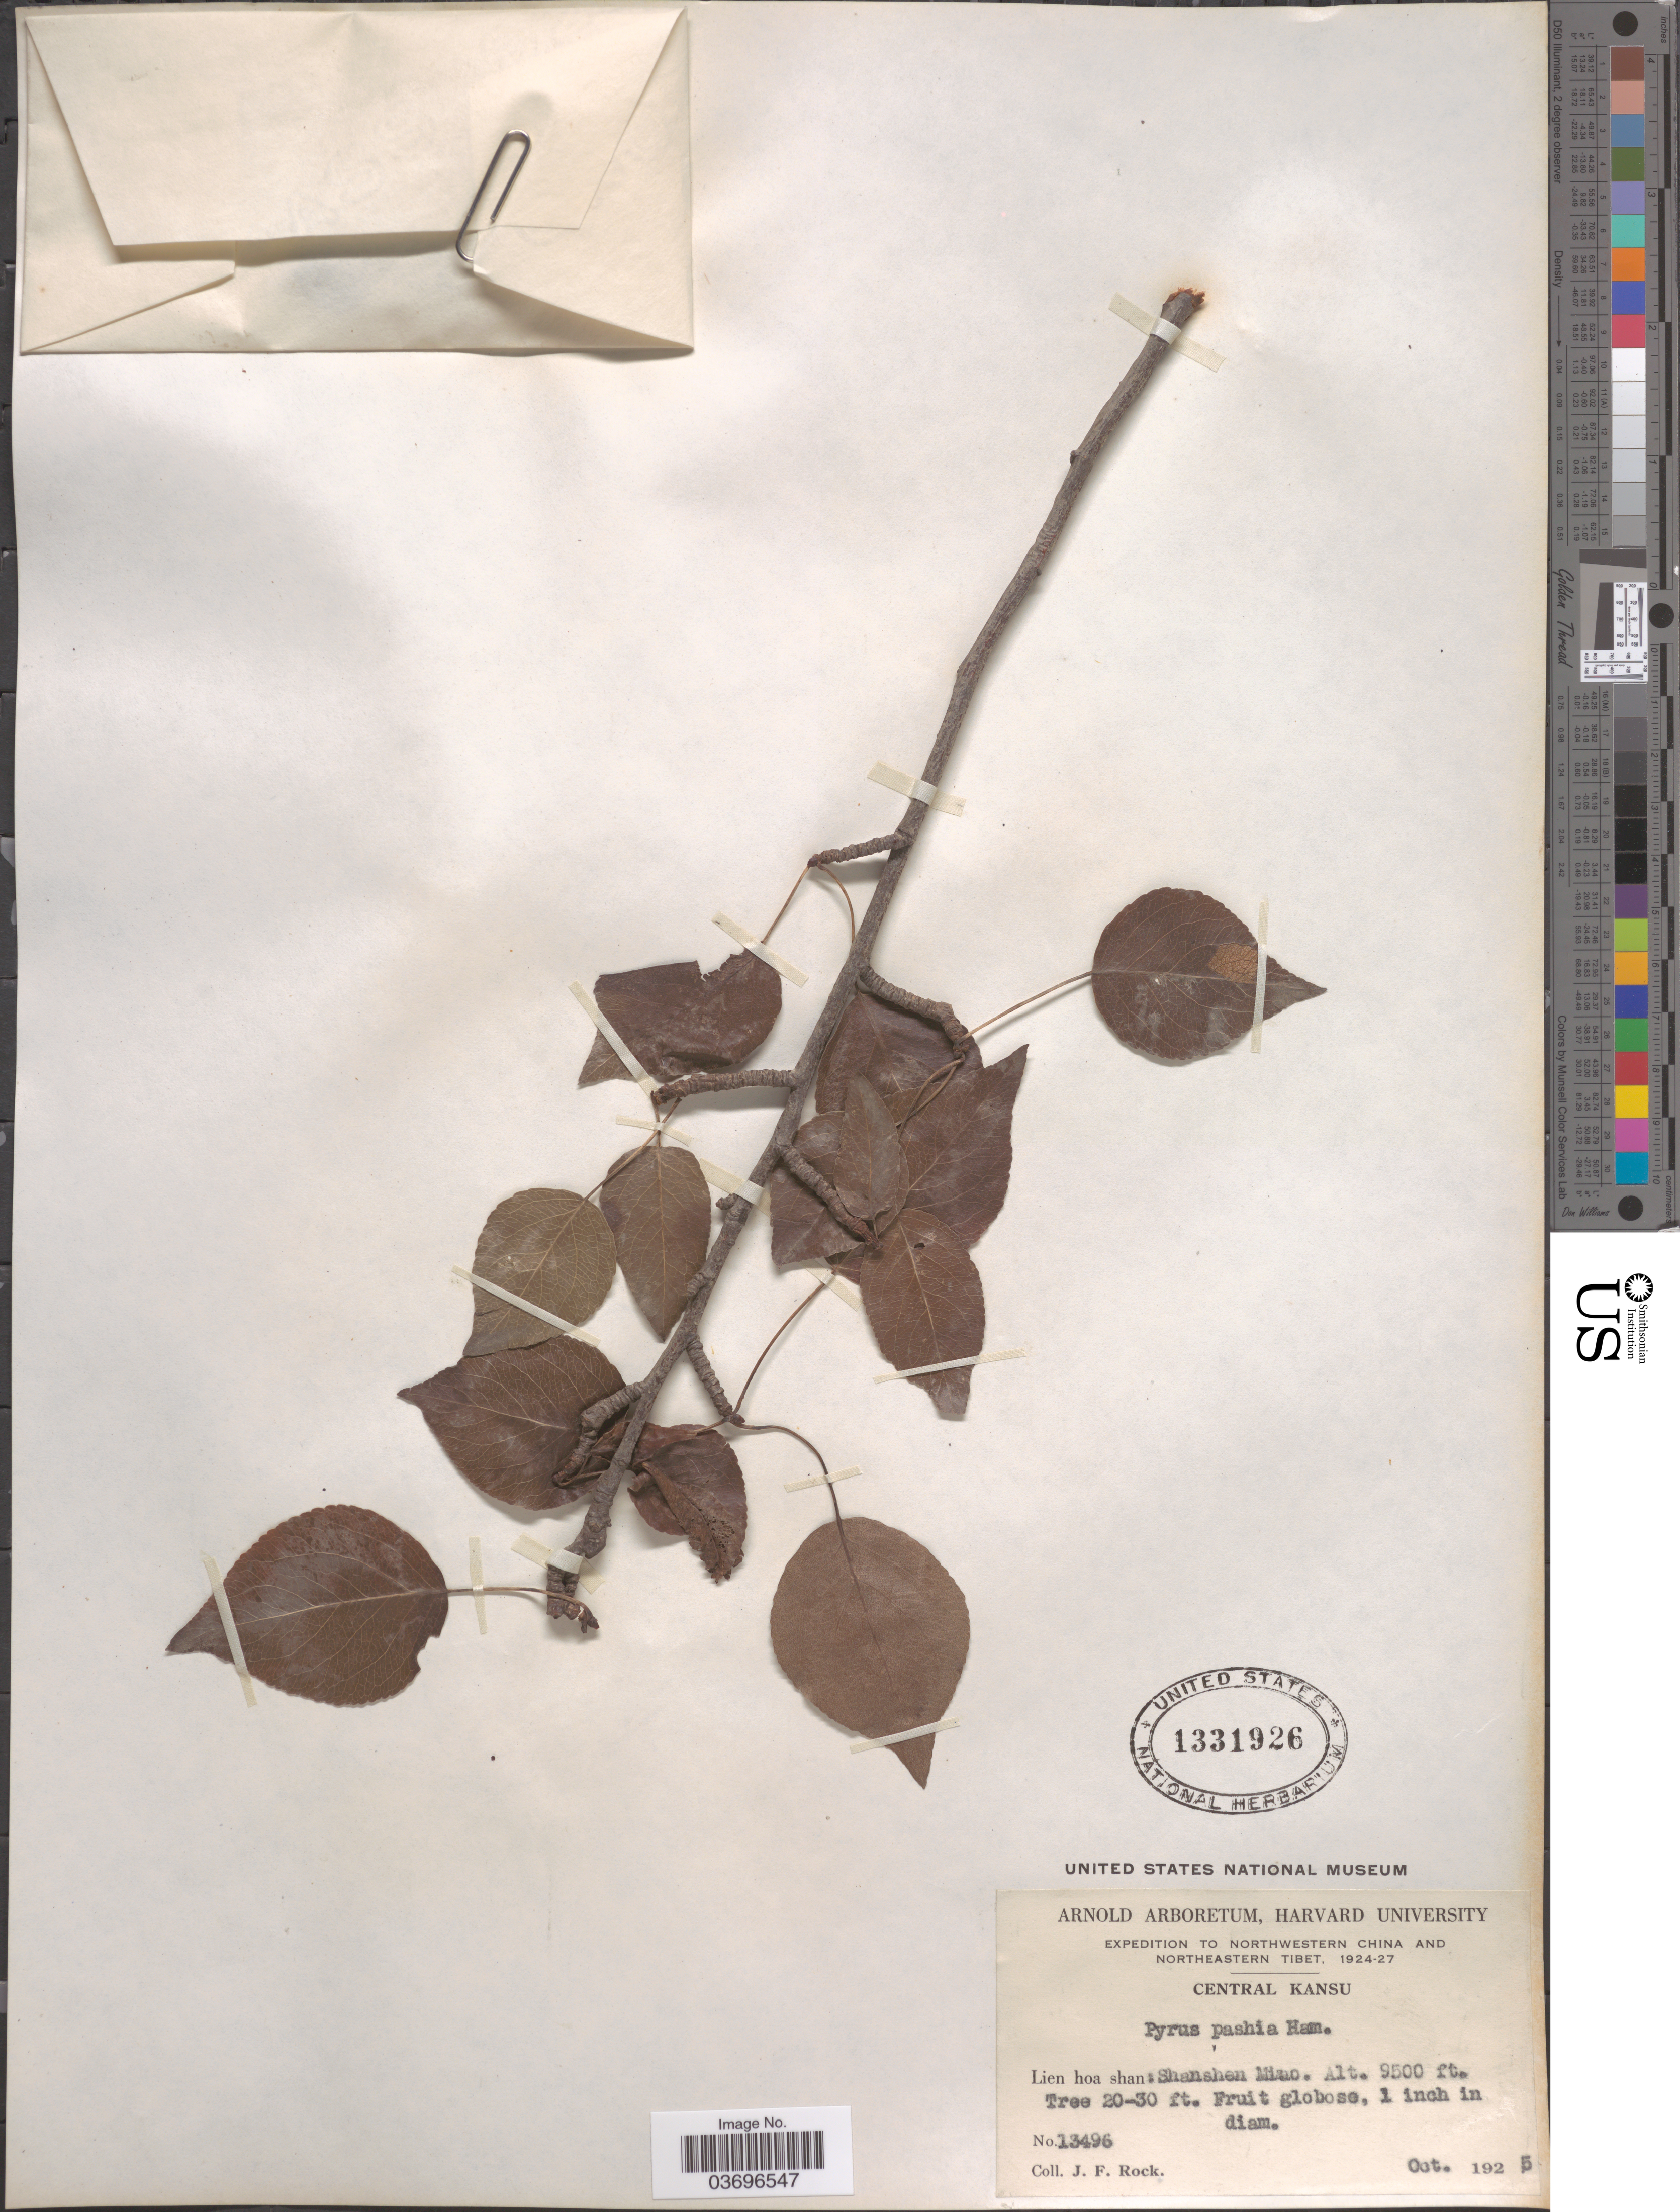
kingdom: Plantae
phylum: Tracheophyta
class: Magnoliopsida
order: Rosales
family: Rosaceae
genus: Pyrus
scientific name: Pyrus pashia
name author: Buch.-Ham. ex D. Don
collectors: J. Rock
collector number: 13496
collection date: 1925-10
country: China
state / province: Gansu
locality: Northwestern China. Central Kansu. Lien hoa shan: Shanshen Miao.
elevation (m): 2896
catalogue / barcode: US 1331926